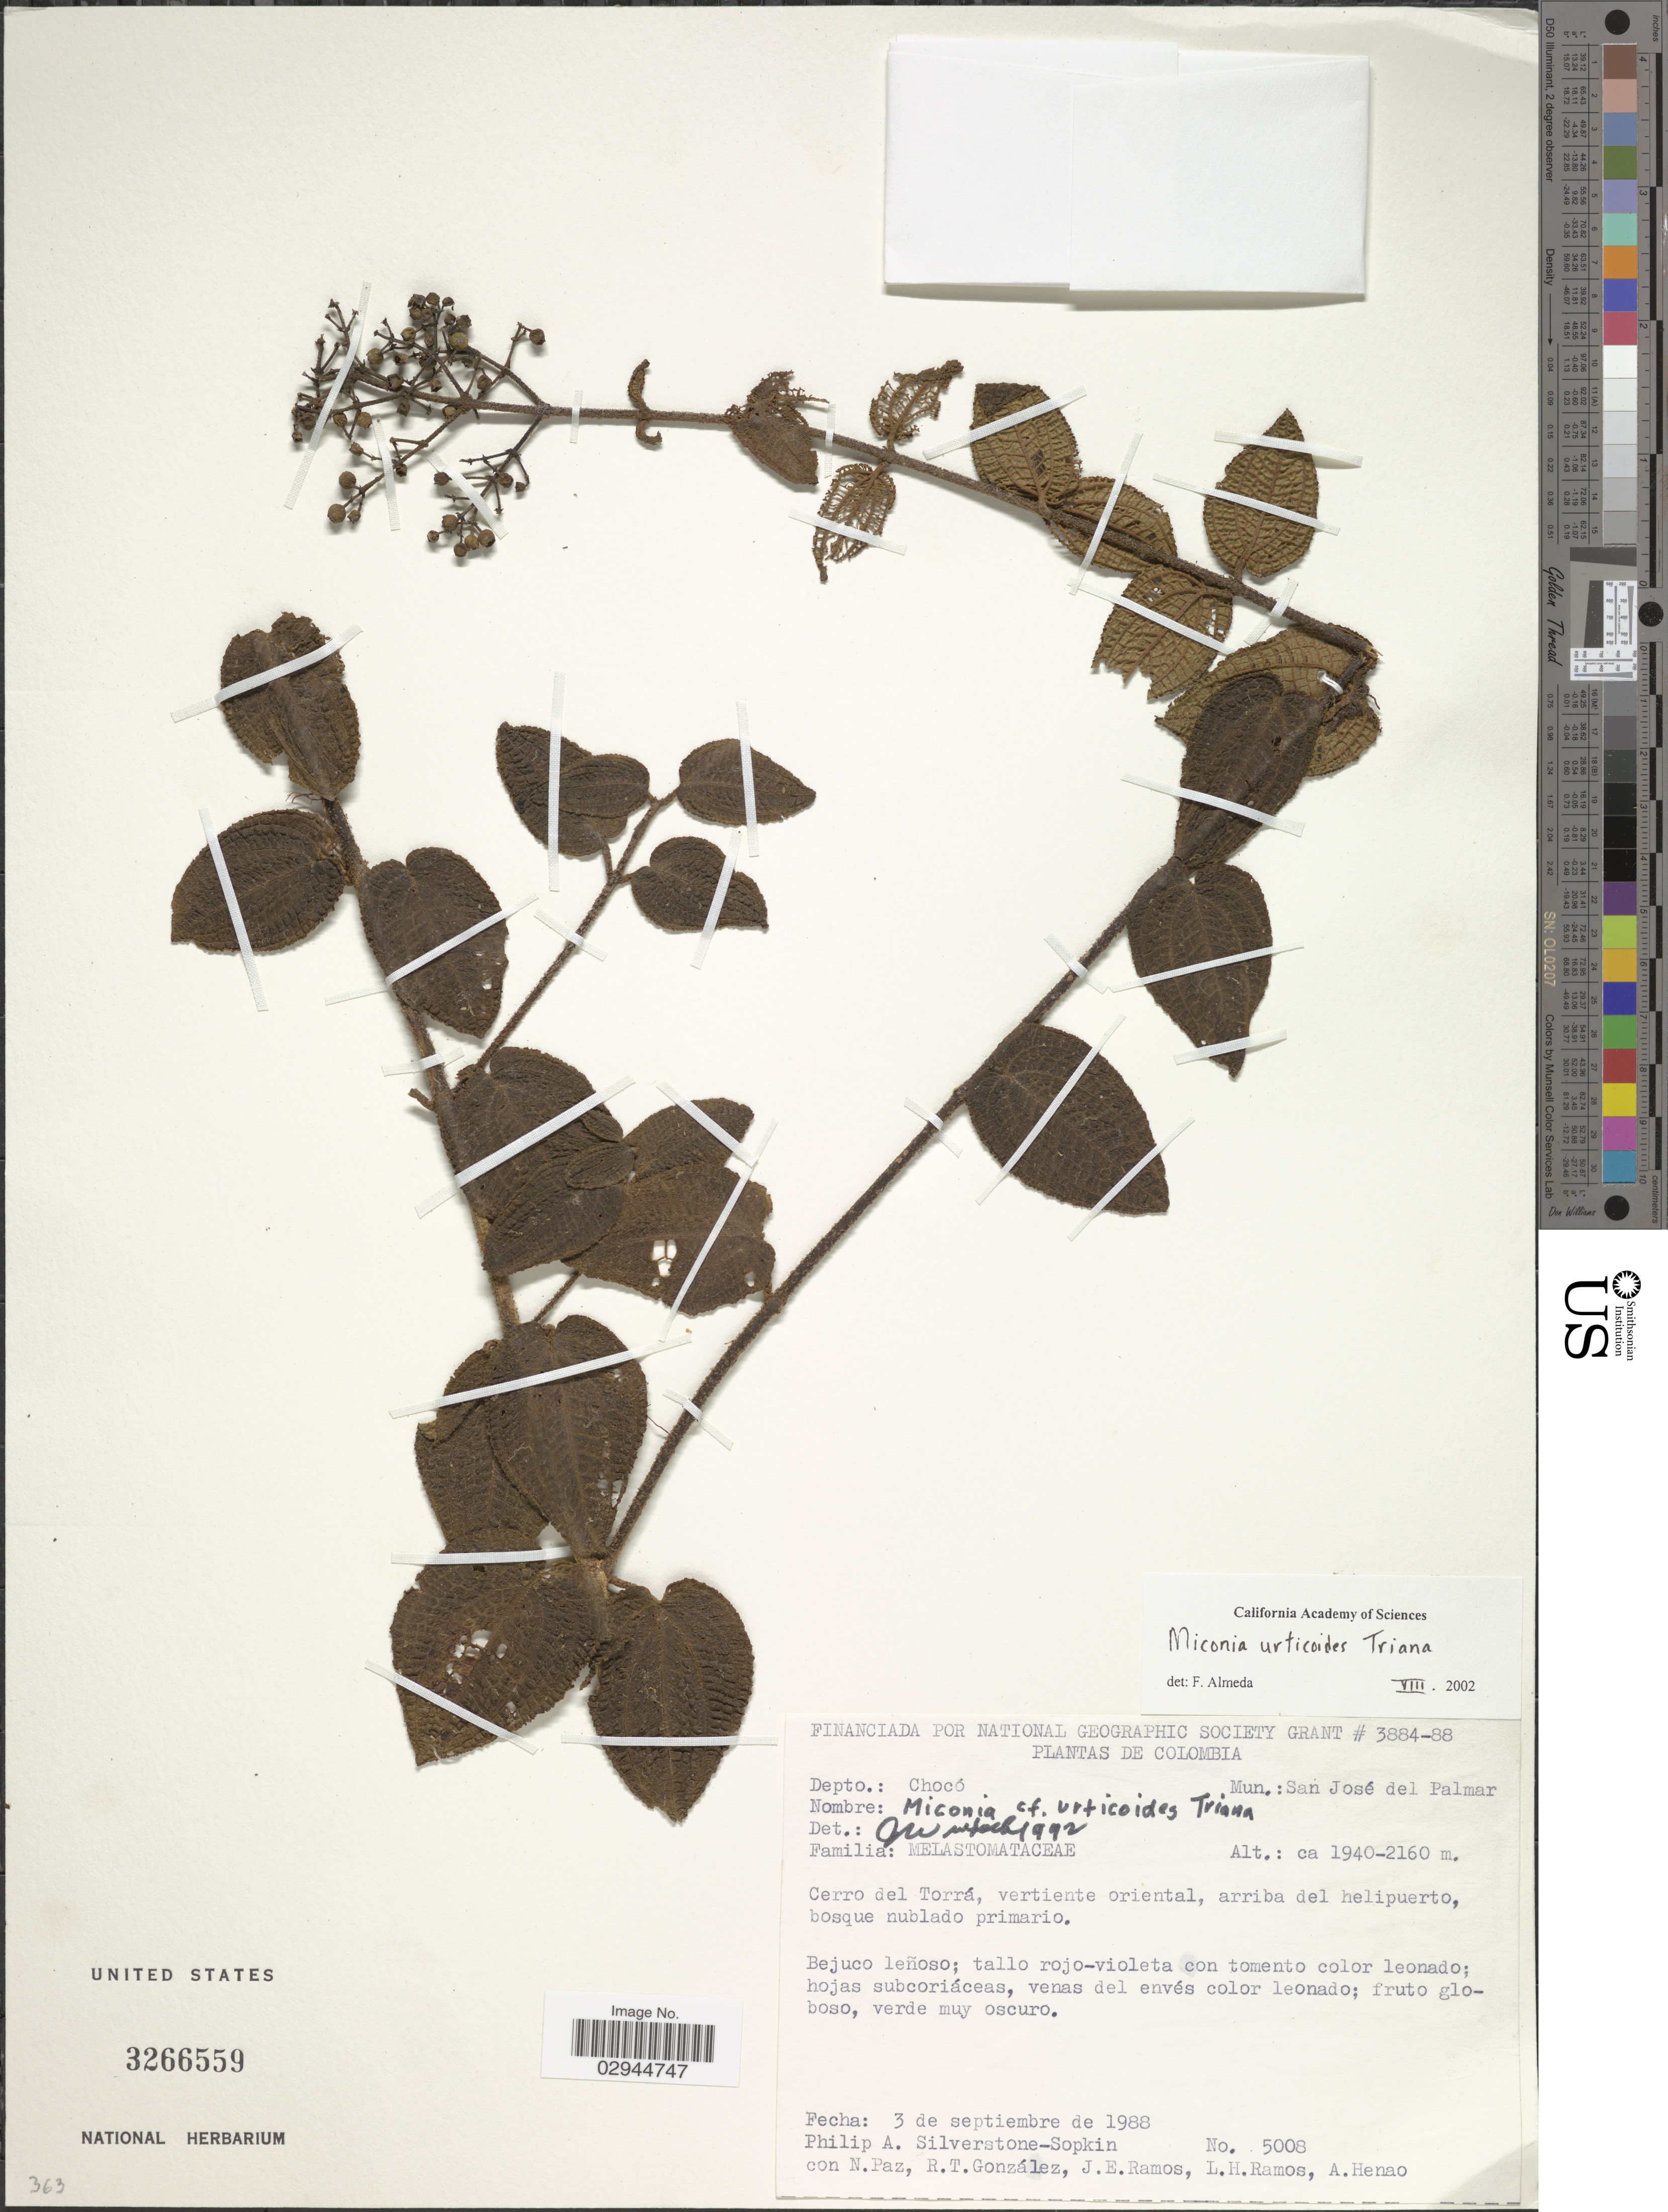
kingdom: Plantae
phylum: Tracheophyta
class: Magnoliopsida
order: Myrtales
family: Melastomataceae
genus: Miconia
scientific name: Miconia urticoides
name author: Triana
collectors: P. A. Silverstone-Sopkin, N. Paz, R. Gonzalez, J. E. Ramos & et al.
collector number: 5008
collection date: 1988-09-03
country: Colombia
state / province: Chocó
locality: Depto.: Chocó. Mun.: San José del Palmar. Cerro del Torrá, vertiente oriental, arriba del helipuerto.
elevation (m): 1940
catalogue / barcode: US 3266559